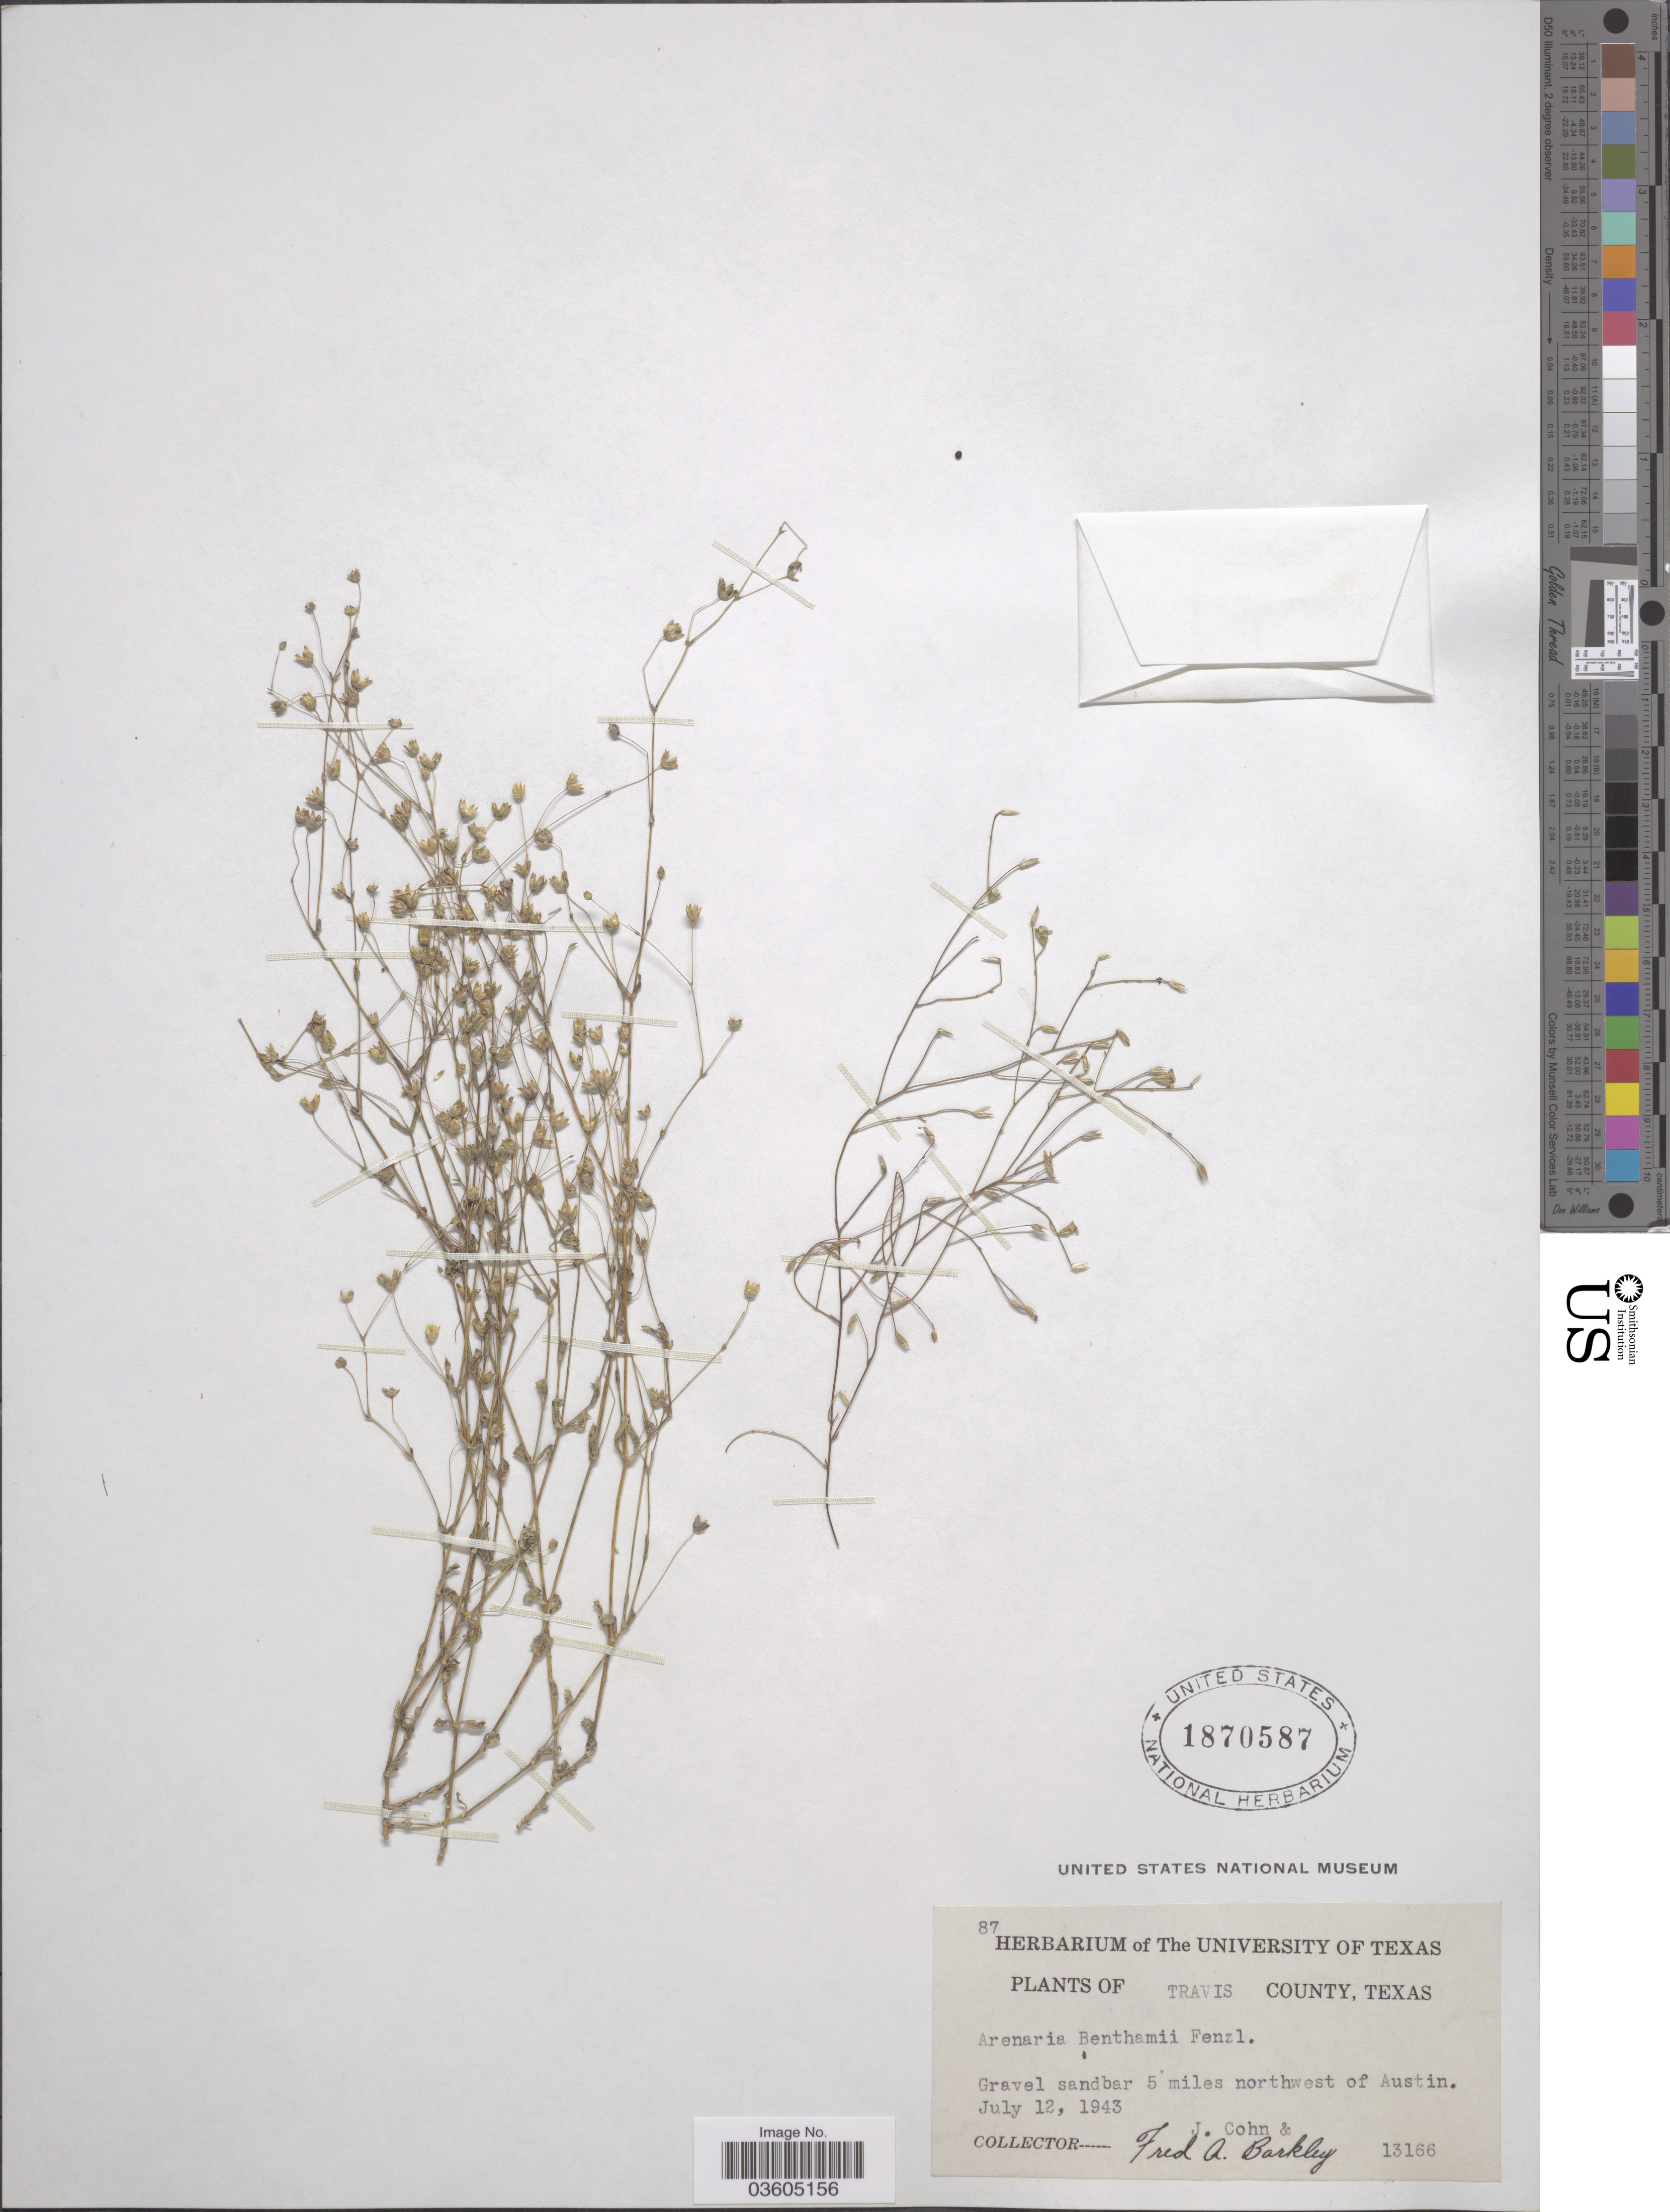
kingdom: Plantae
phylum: Tracheophyta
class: Magnoliopsida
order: Caryophyllales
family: Caryophyllaceae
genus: Arenaria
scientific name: Arenaria benthamii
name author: Fenzl ex Torr. & A. Gray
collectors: J. Cohn & F. A. Barkley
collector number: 87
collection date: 1943-07-12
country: United States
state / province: Texas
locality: Travis County. Gravel sandbar 5 miles northwest of Austin.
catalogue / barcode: US 1870587